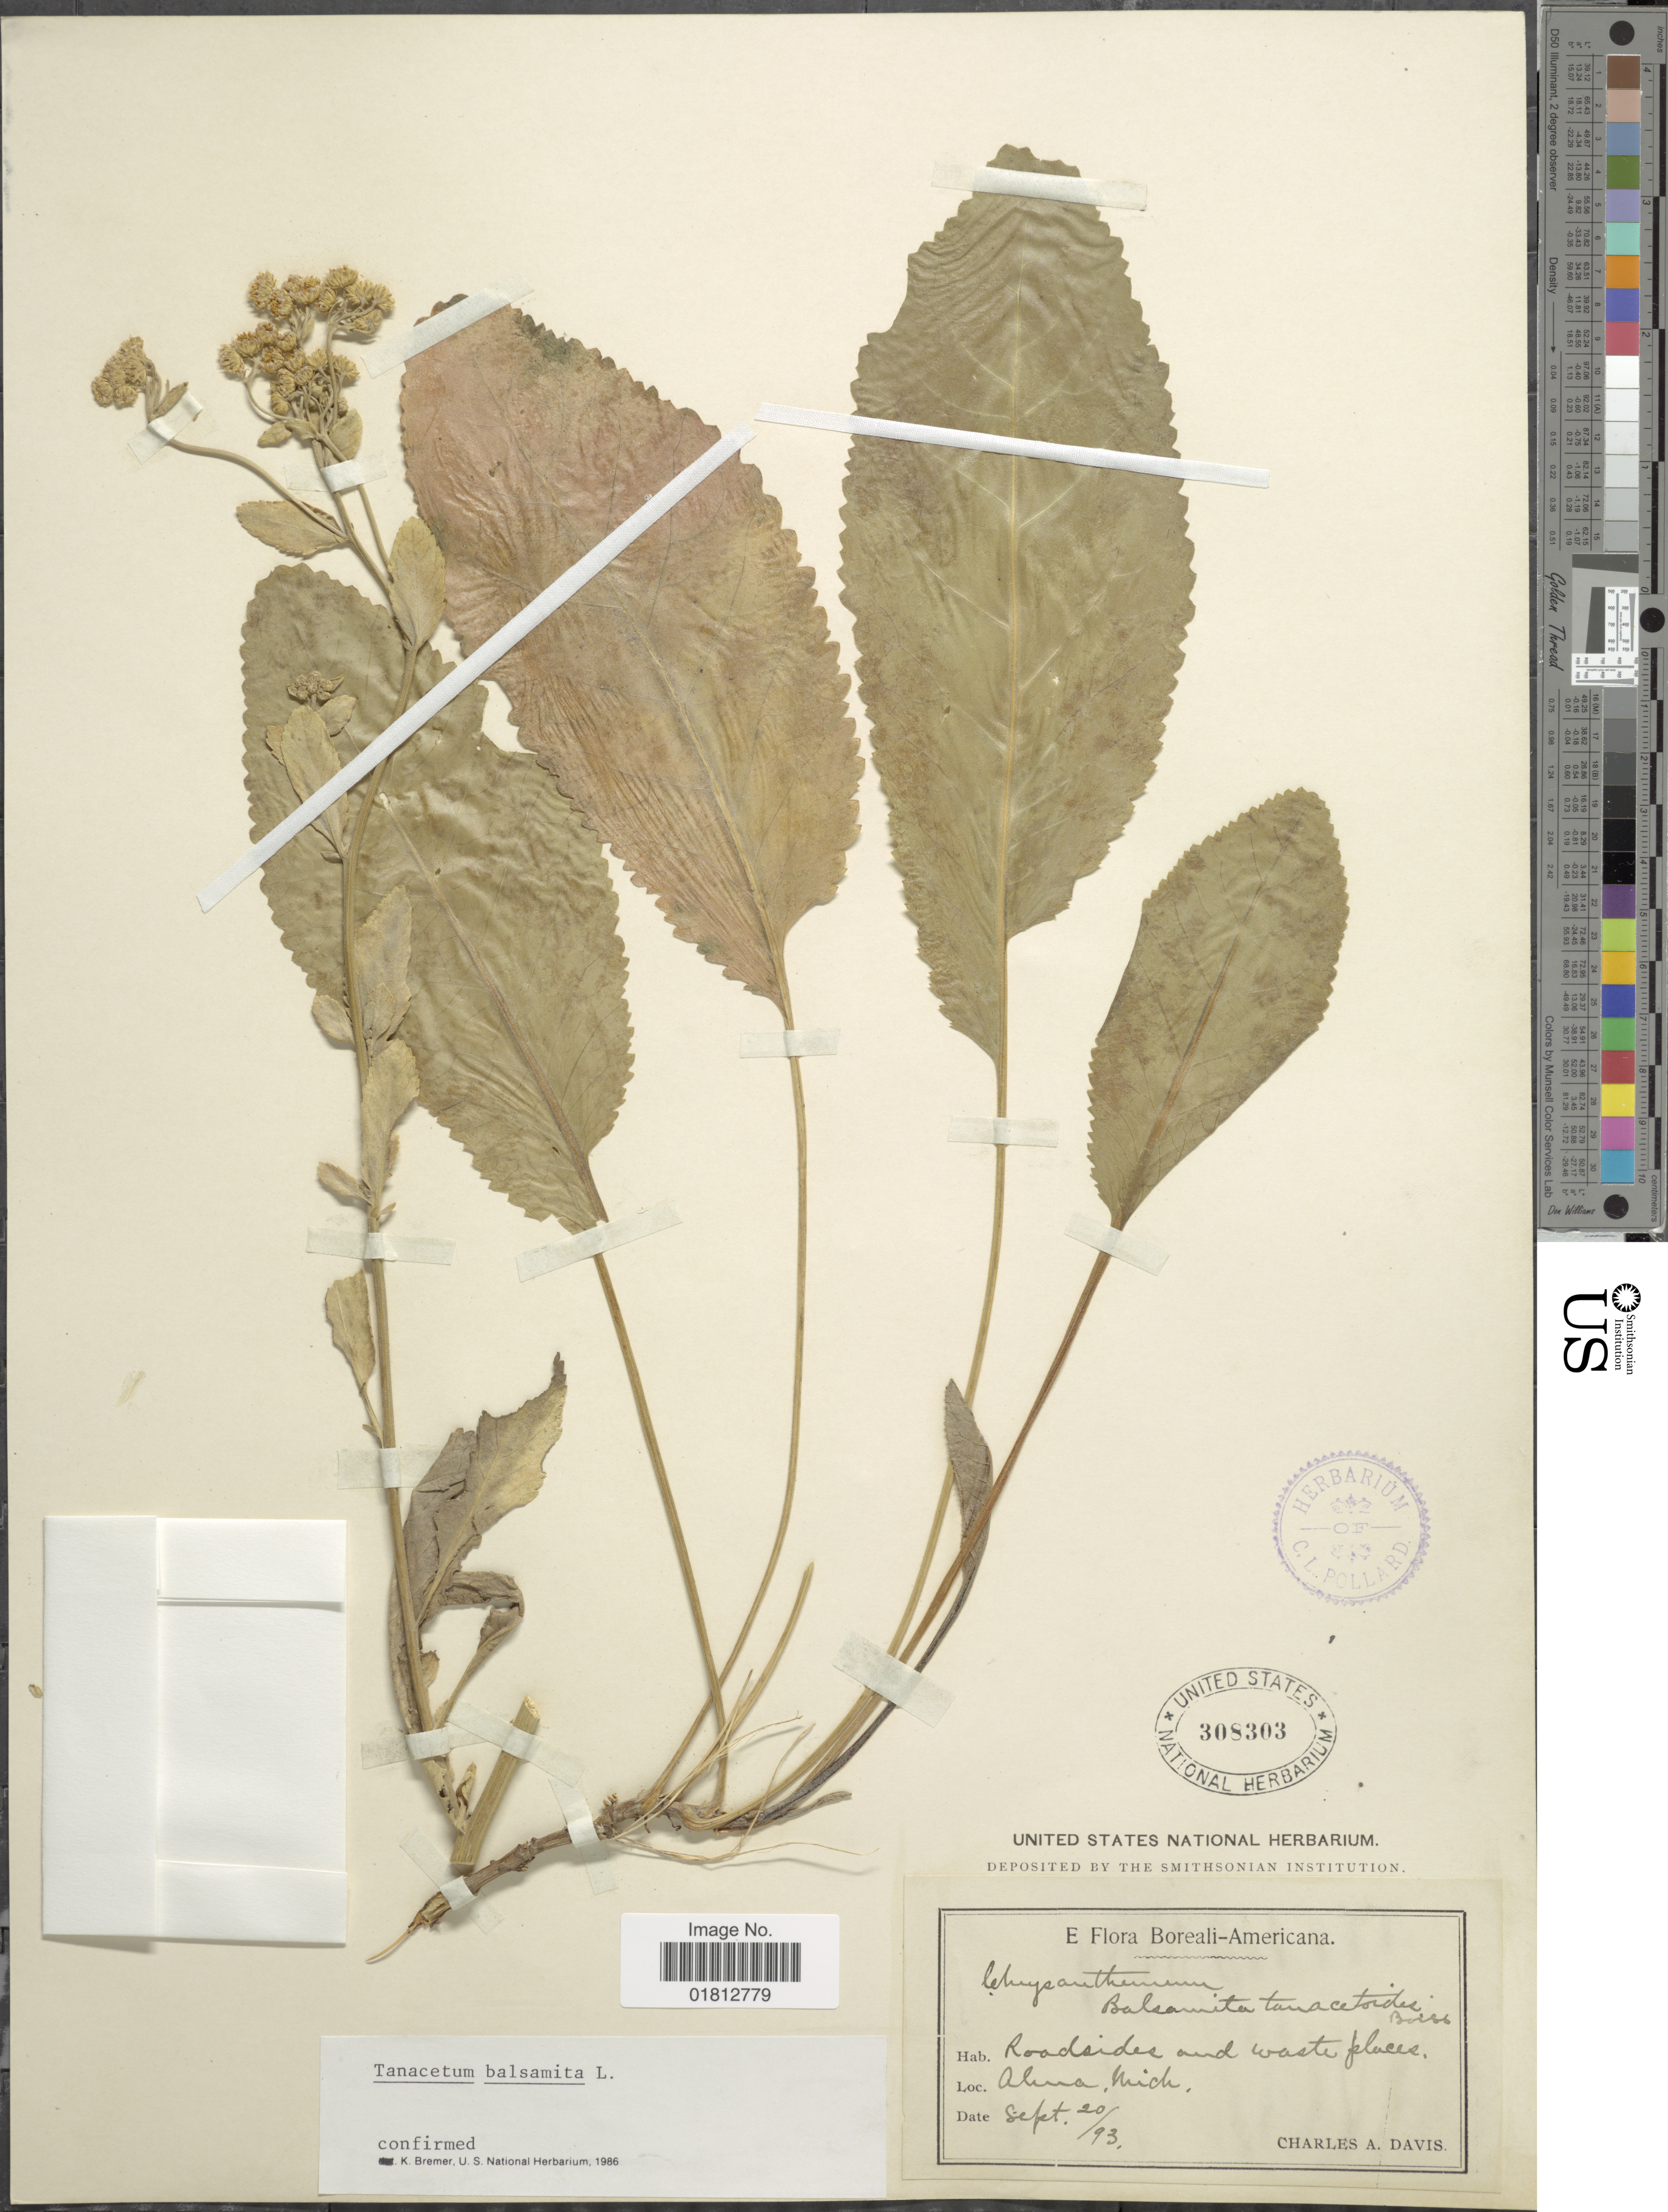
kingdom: Plantae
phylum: Tracheophyta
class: Magnoliopsida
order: Asterales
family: Asteraceae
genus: Tanacetum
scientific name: Tanacetum balsamita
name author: L.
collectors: C. Davis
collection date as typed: Transcribed d/m/y: 20/9/93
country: United States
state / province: Michigan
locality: Boreali-Americana, Alma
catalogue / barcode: US 309303